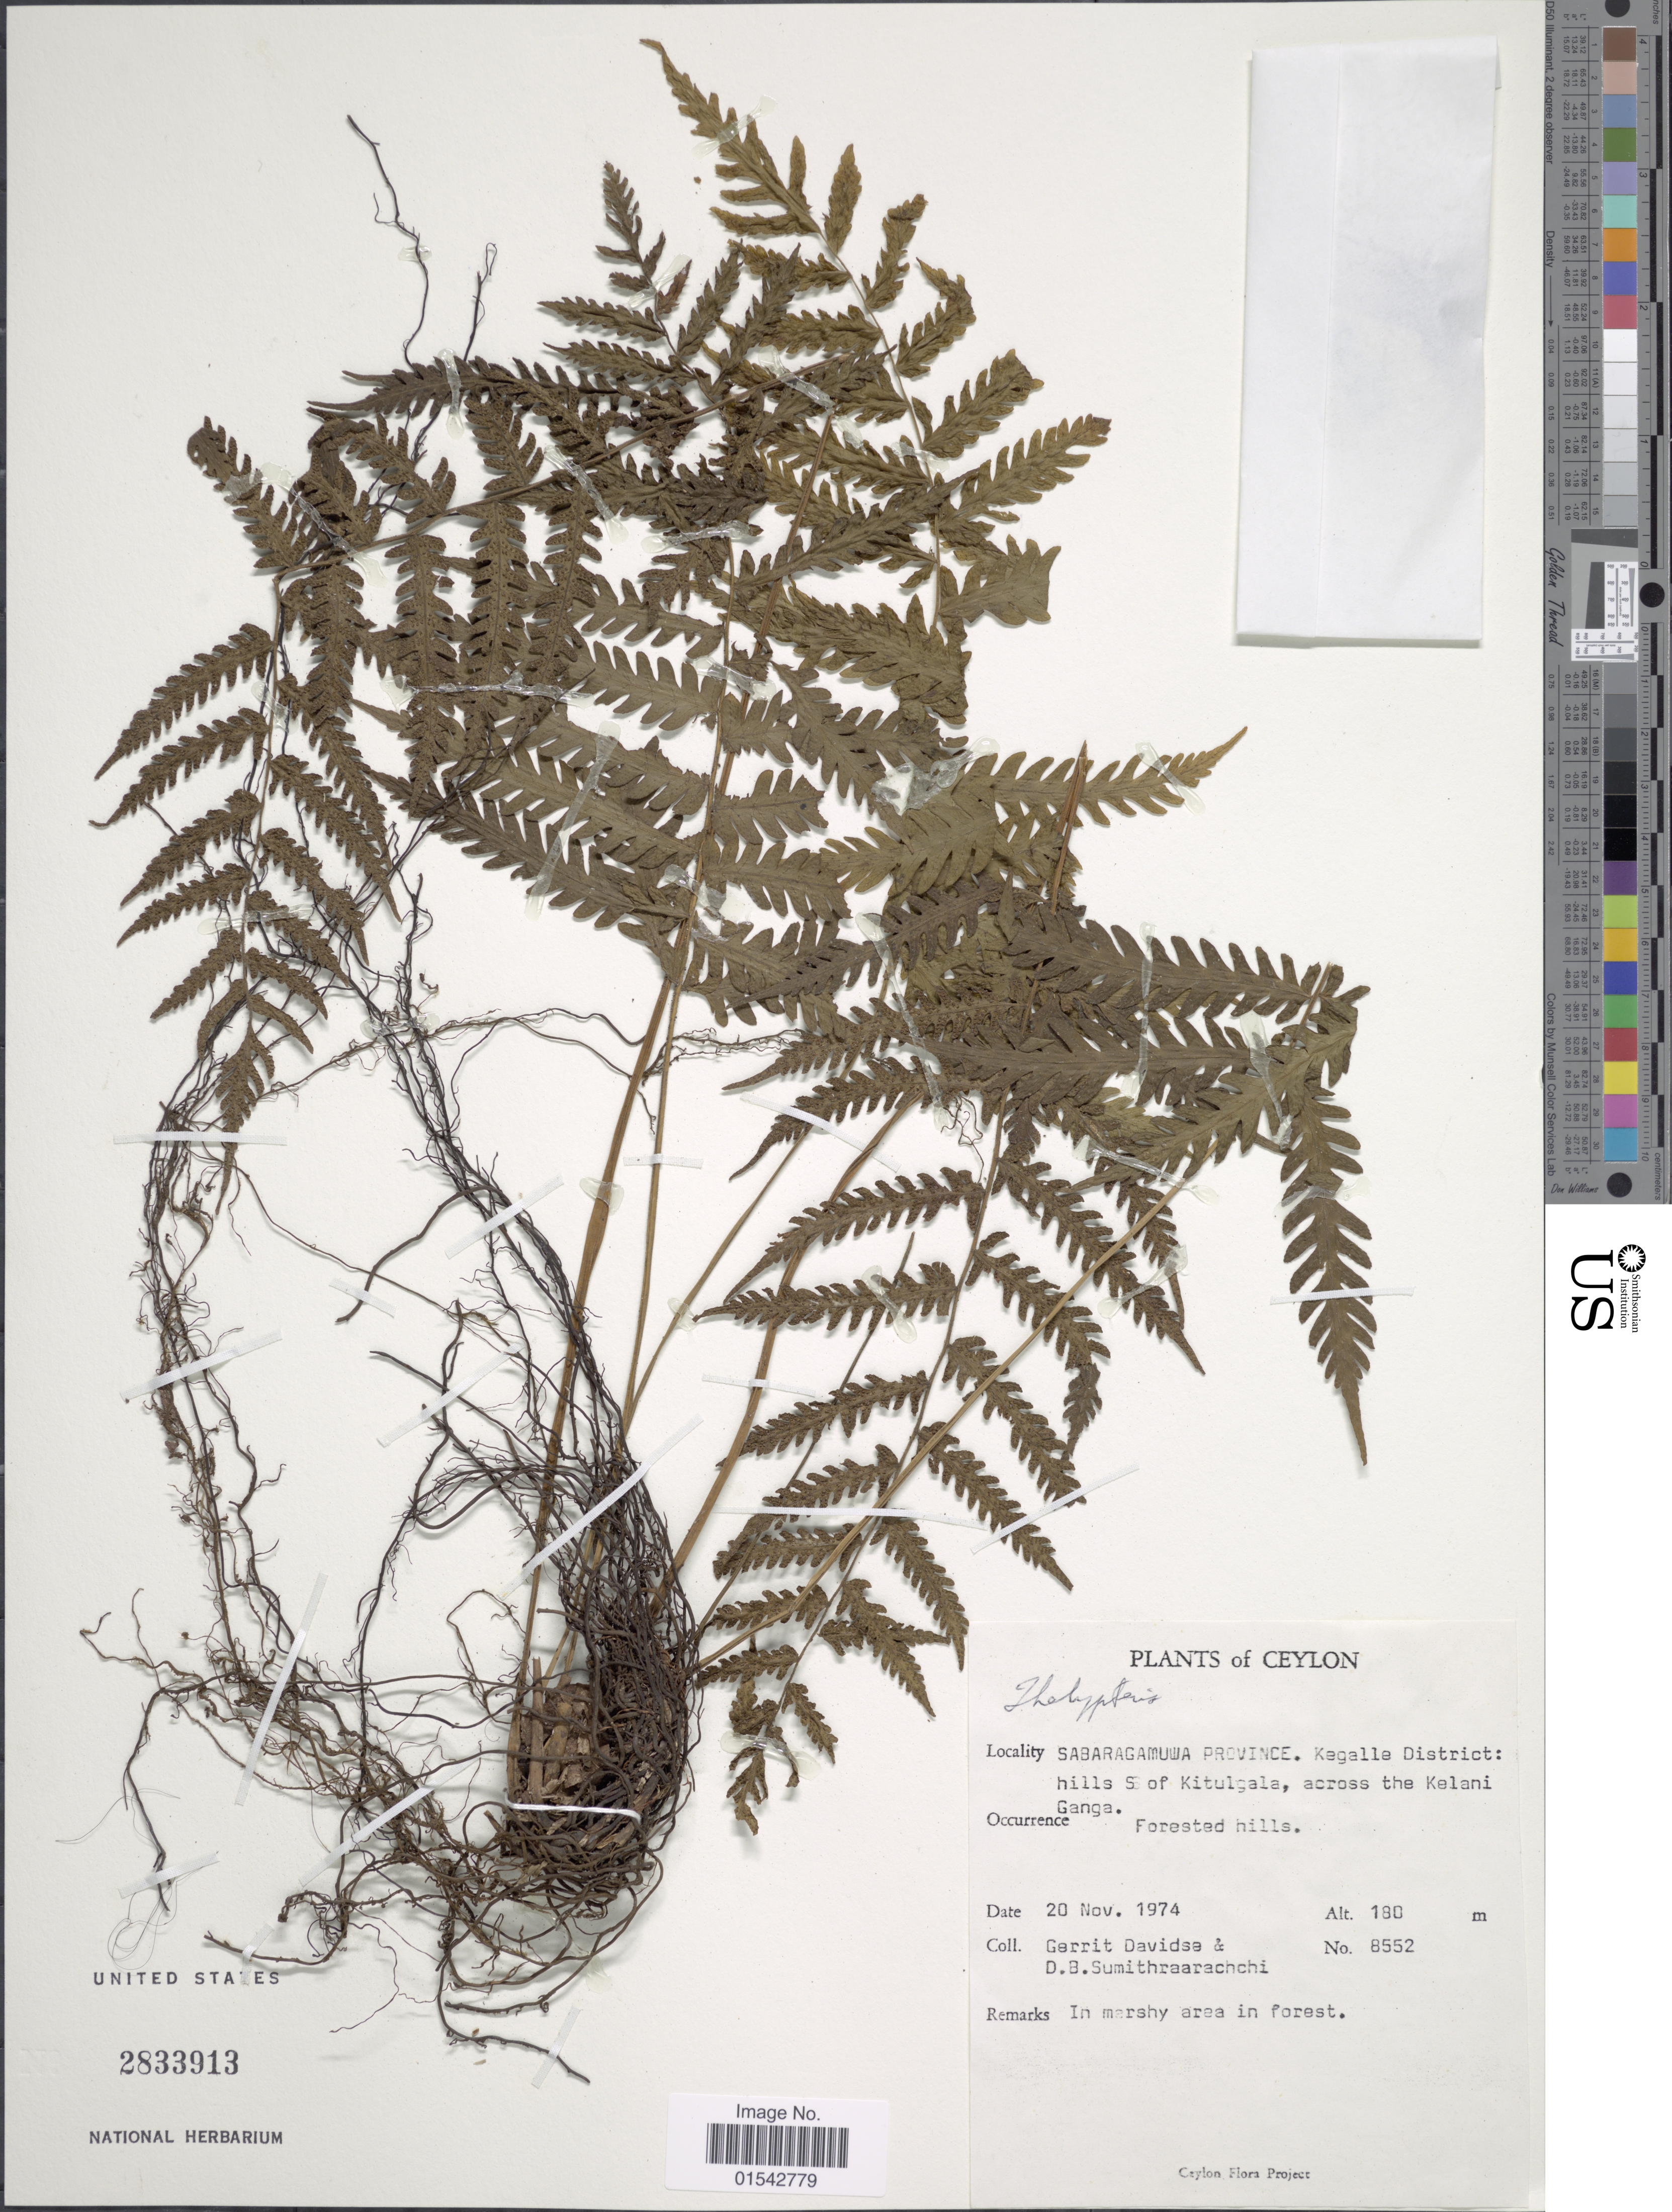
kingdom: Plantae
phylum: Tracheophyta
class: Polypodiopsida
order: Polypodiales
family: Thelypteridaceae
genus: Cyclosorus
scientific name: Cyclosorus sp.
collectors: G. Davidse & D. B. Sumithraarachchi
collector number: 8552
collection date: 1974-11-20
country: Sri Lanka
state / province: Sabaragamuwa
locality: Ceylon, Sabaragamuwa Province, Kegalle District: hills S of Kitulgala, across the Kelani Ganga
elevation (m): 180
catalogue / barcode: US 2833913